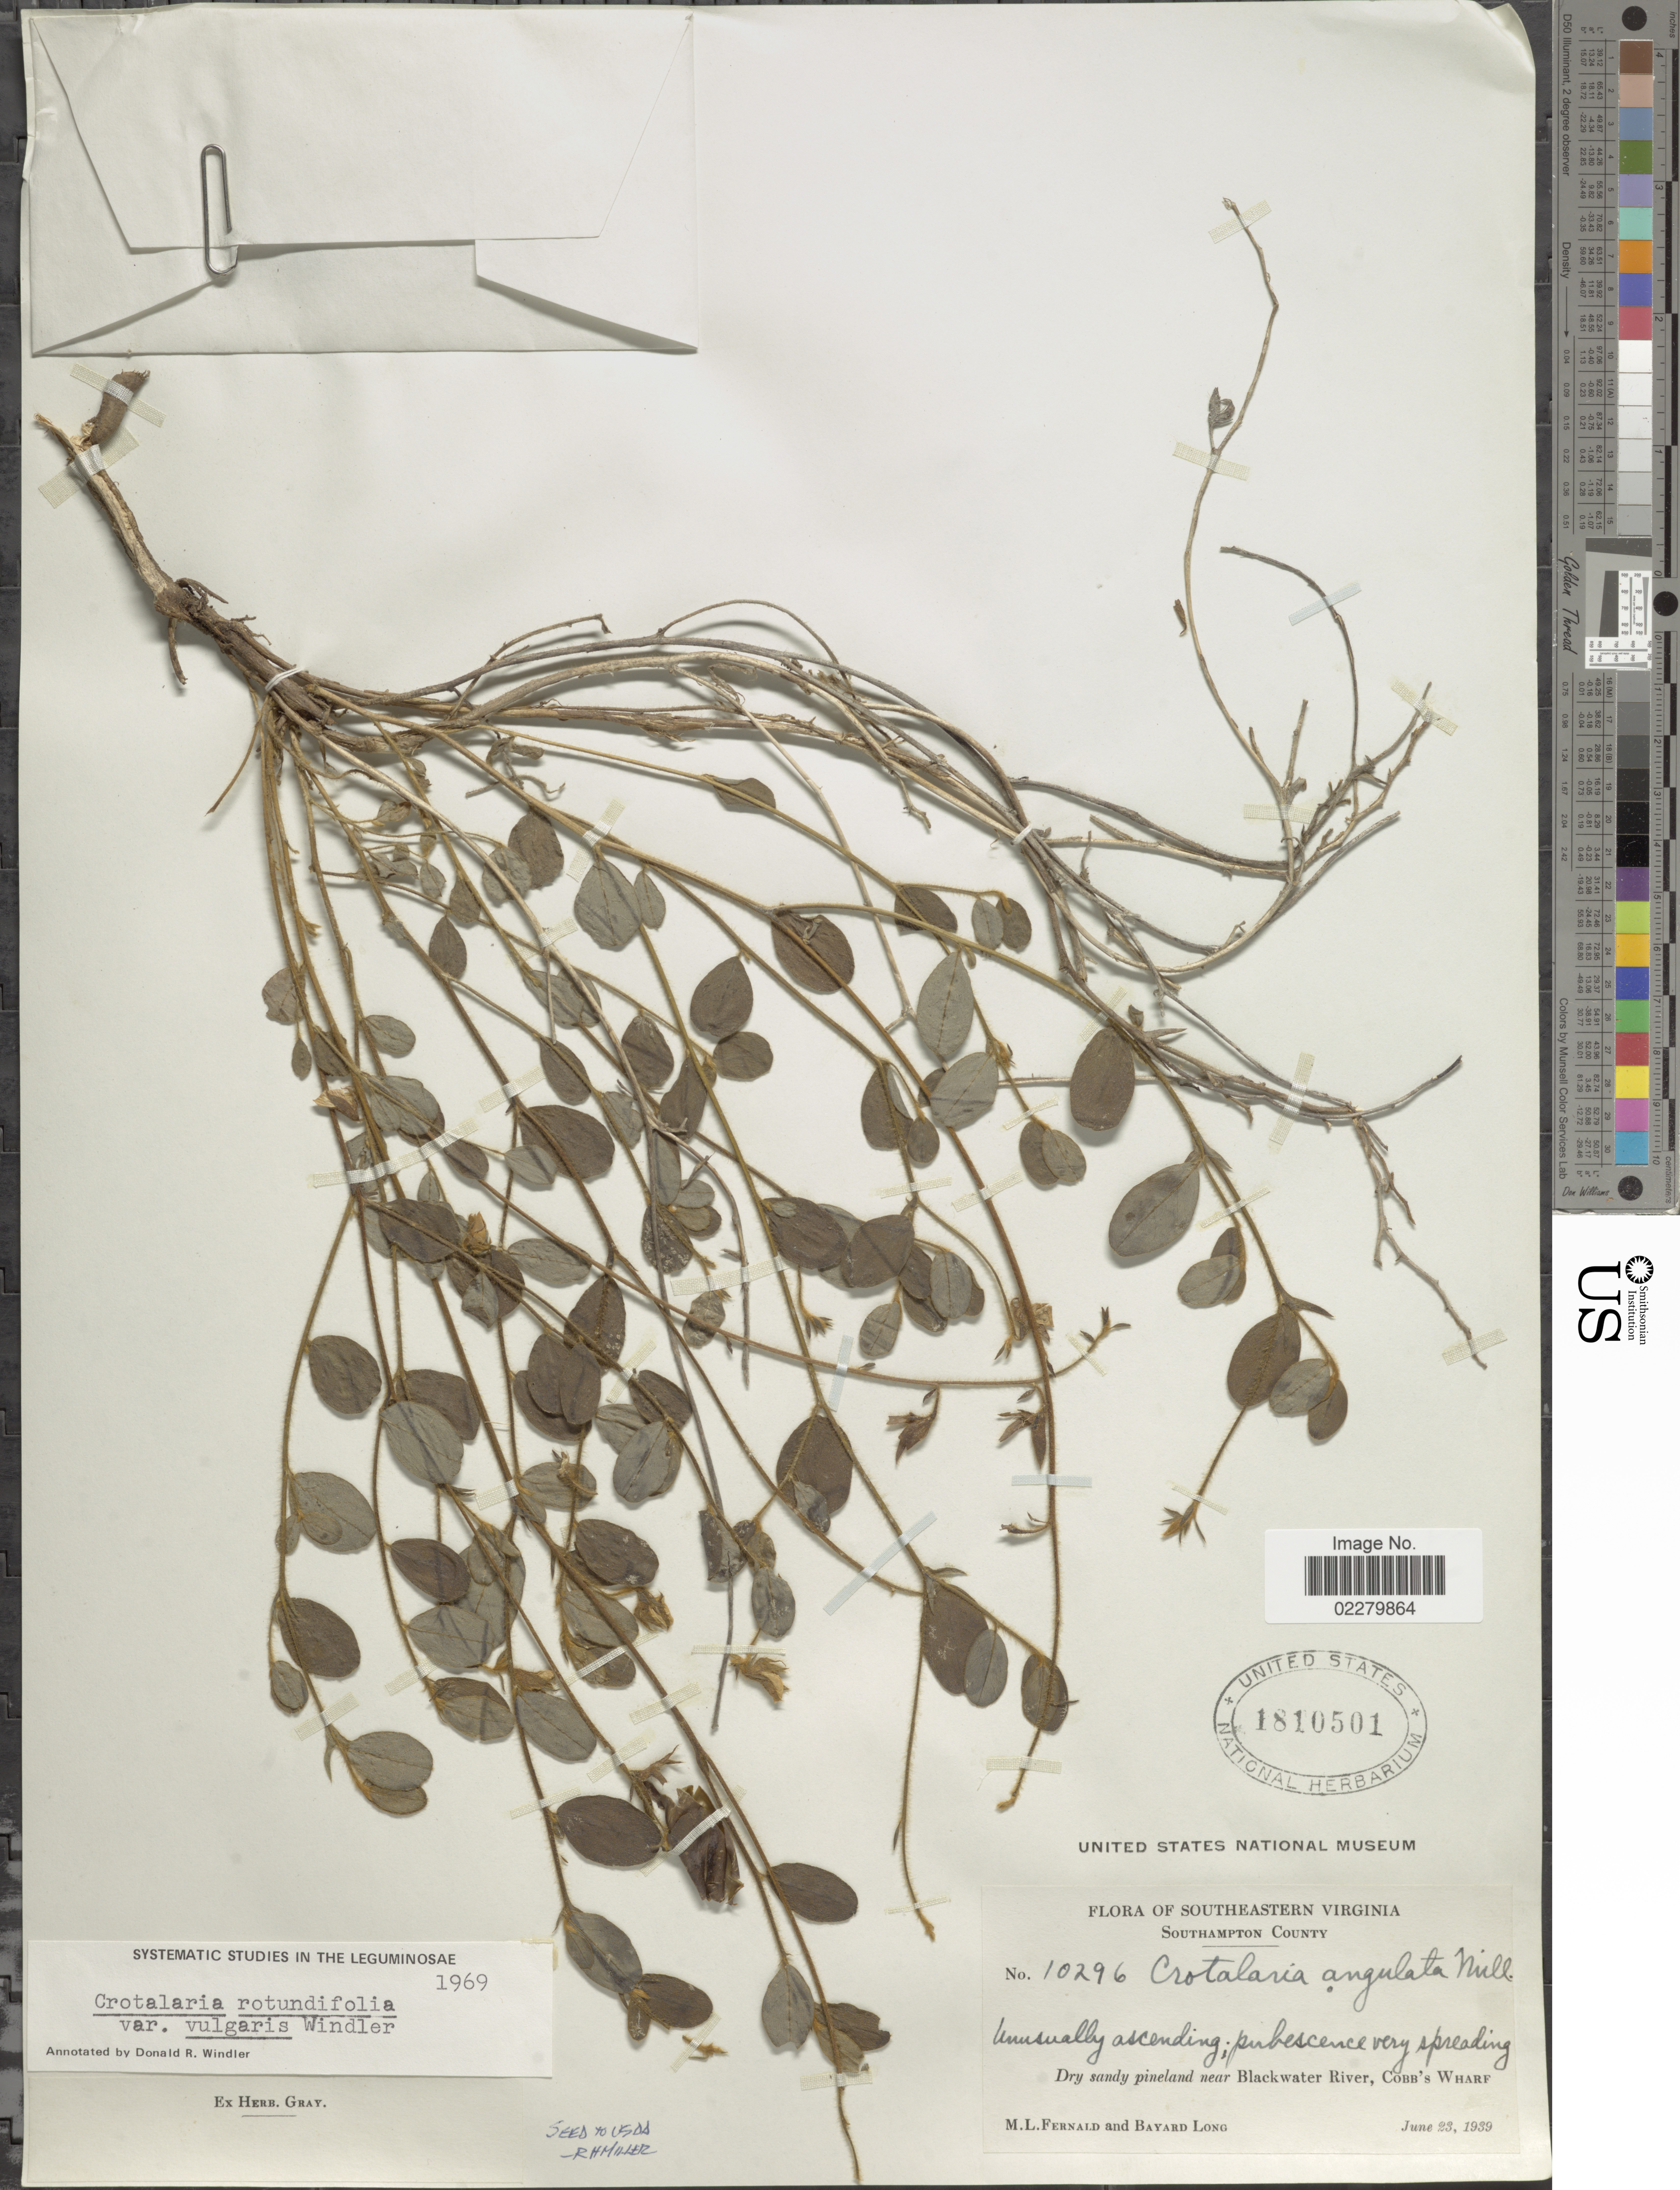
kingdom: Plantae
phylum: Tracheophyta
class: Magnoliopsida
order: Fabales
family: Fabaceae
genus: Crotalaria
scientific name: Crotalaria rotundifolia var. vulgaris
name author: Windler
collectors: M. L. Fernald & B. Long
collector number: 10296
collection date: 1939-06-23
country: United States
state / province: Virginia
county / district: Southampton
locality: Southeastern Virginia. Southampton County. Dry sandy pineland near Blackwater River, Cobb's Wharf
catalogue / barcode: US 1810501